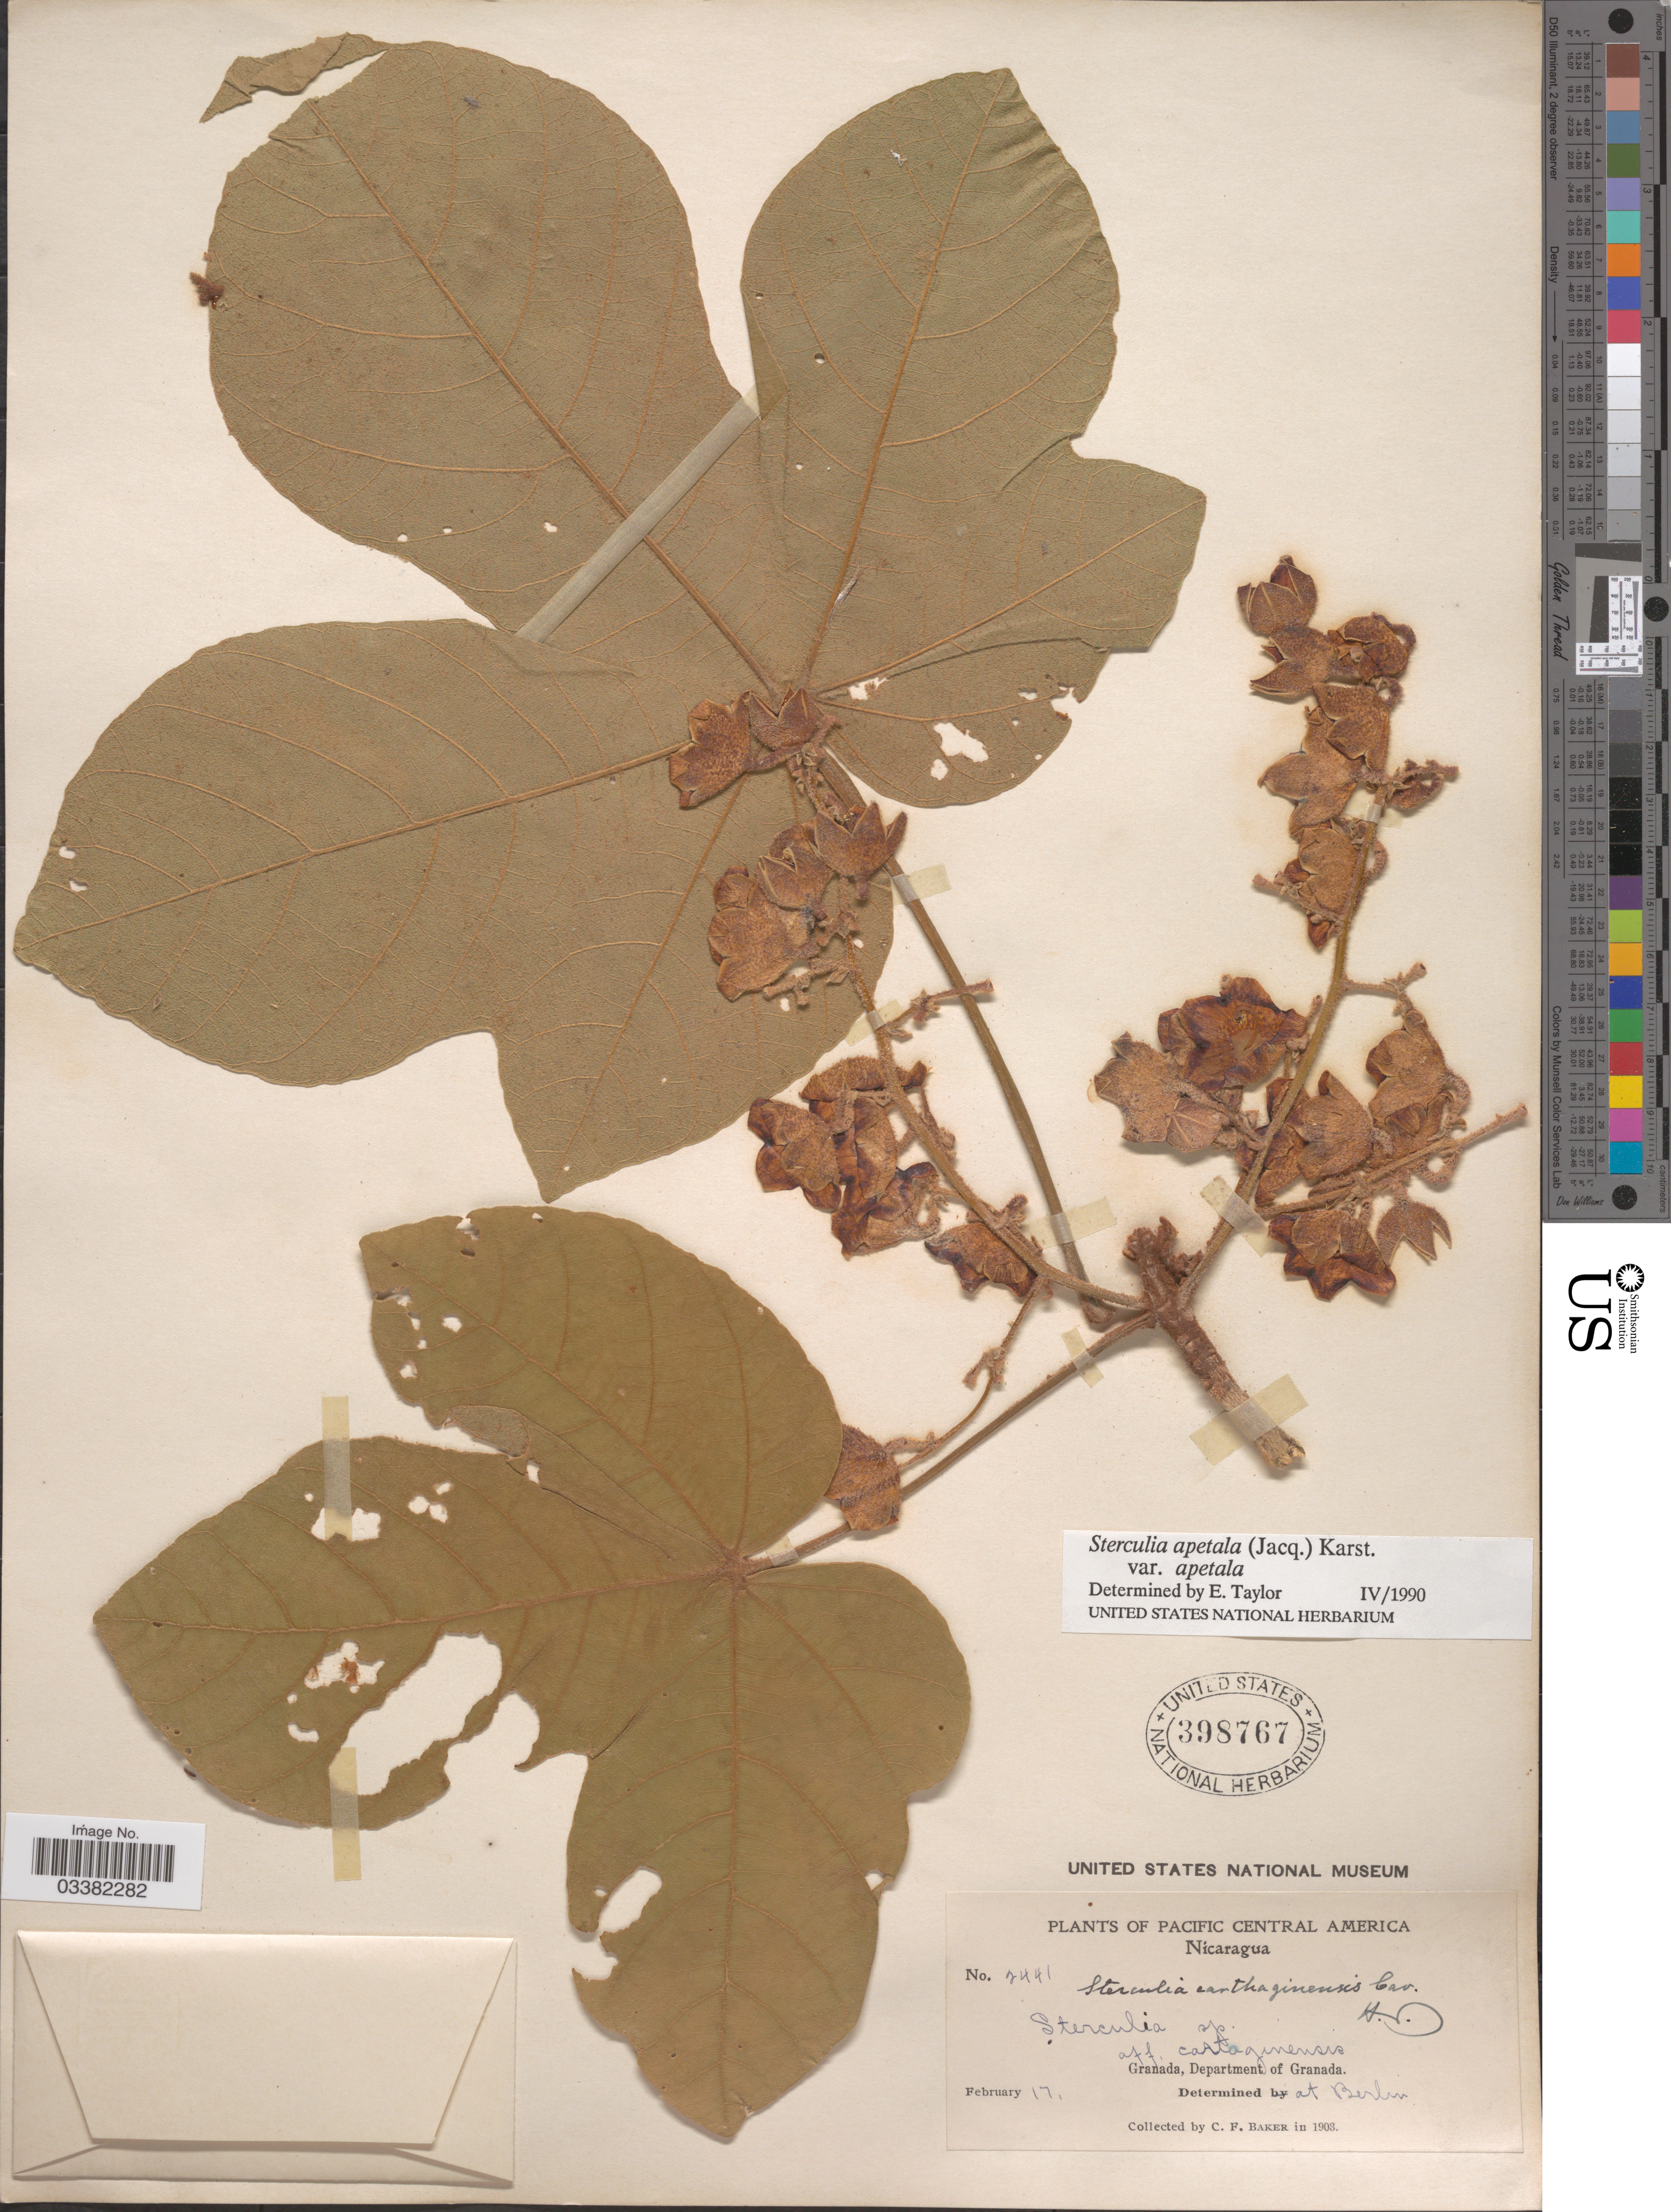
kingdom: Plantae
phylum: Tracheophyta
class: Magnoliopsida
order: Malvales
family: Malvaceae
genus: Sterculia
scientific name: Sterculia apetala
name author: (Jacq.) H. Karst.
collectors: C. F. Baker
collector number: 2441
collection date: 1903-02-17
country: Nicaragua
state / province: Granada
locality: Pacific Central America. Granada, Department of Granada.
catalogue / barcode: US 398767